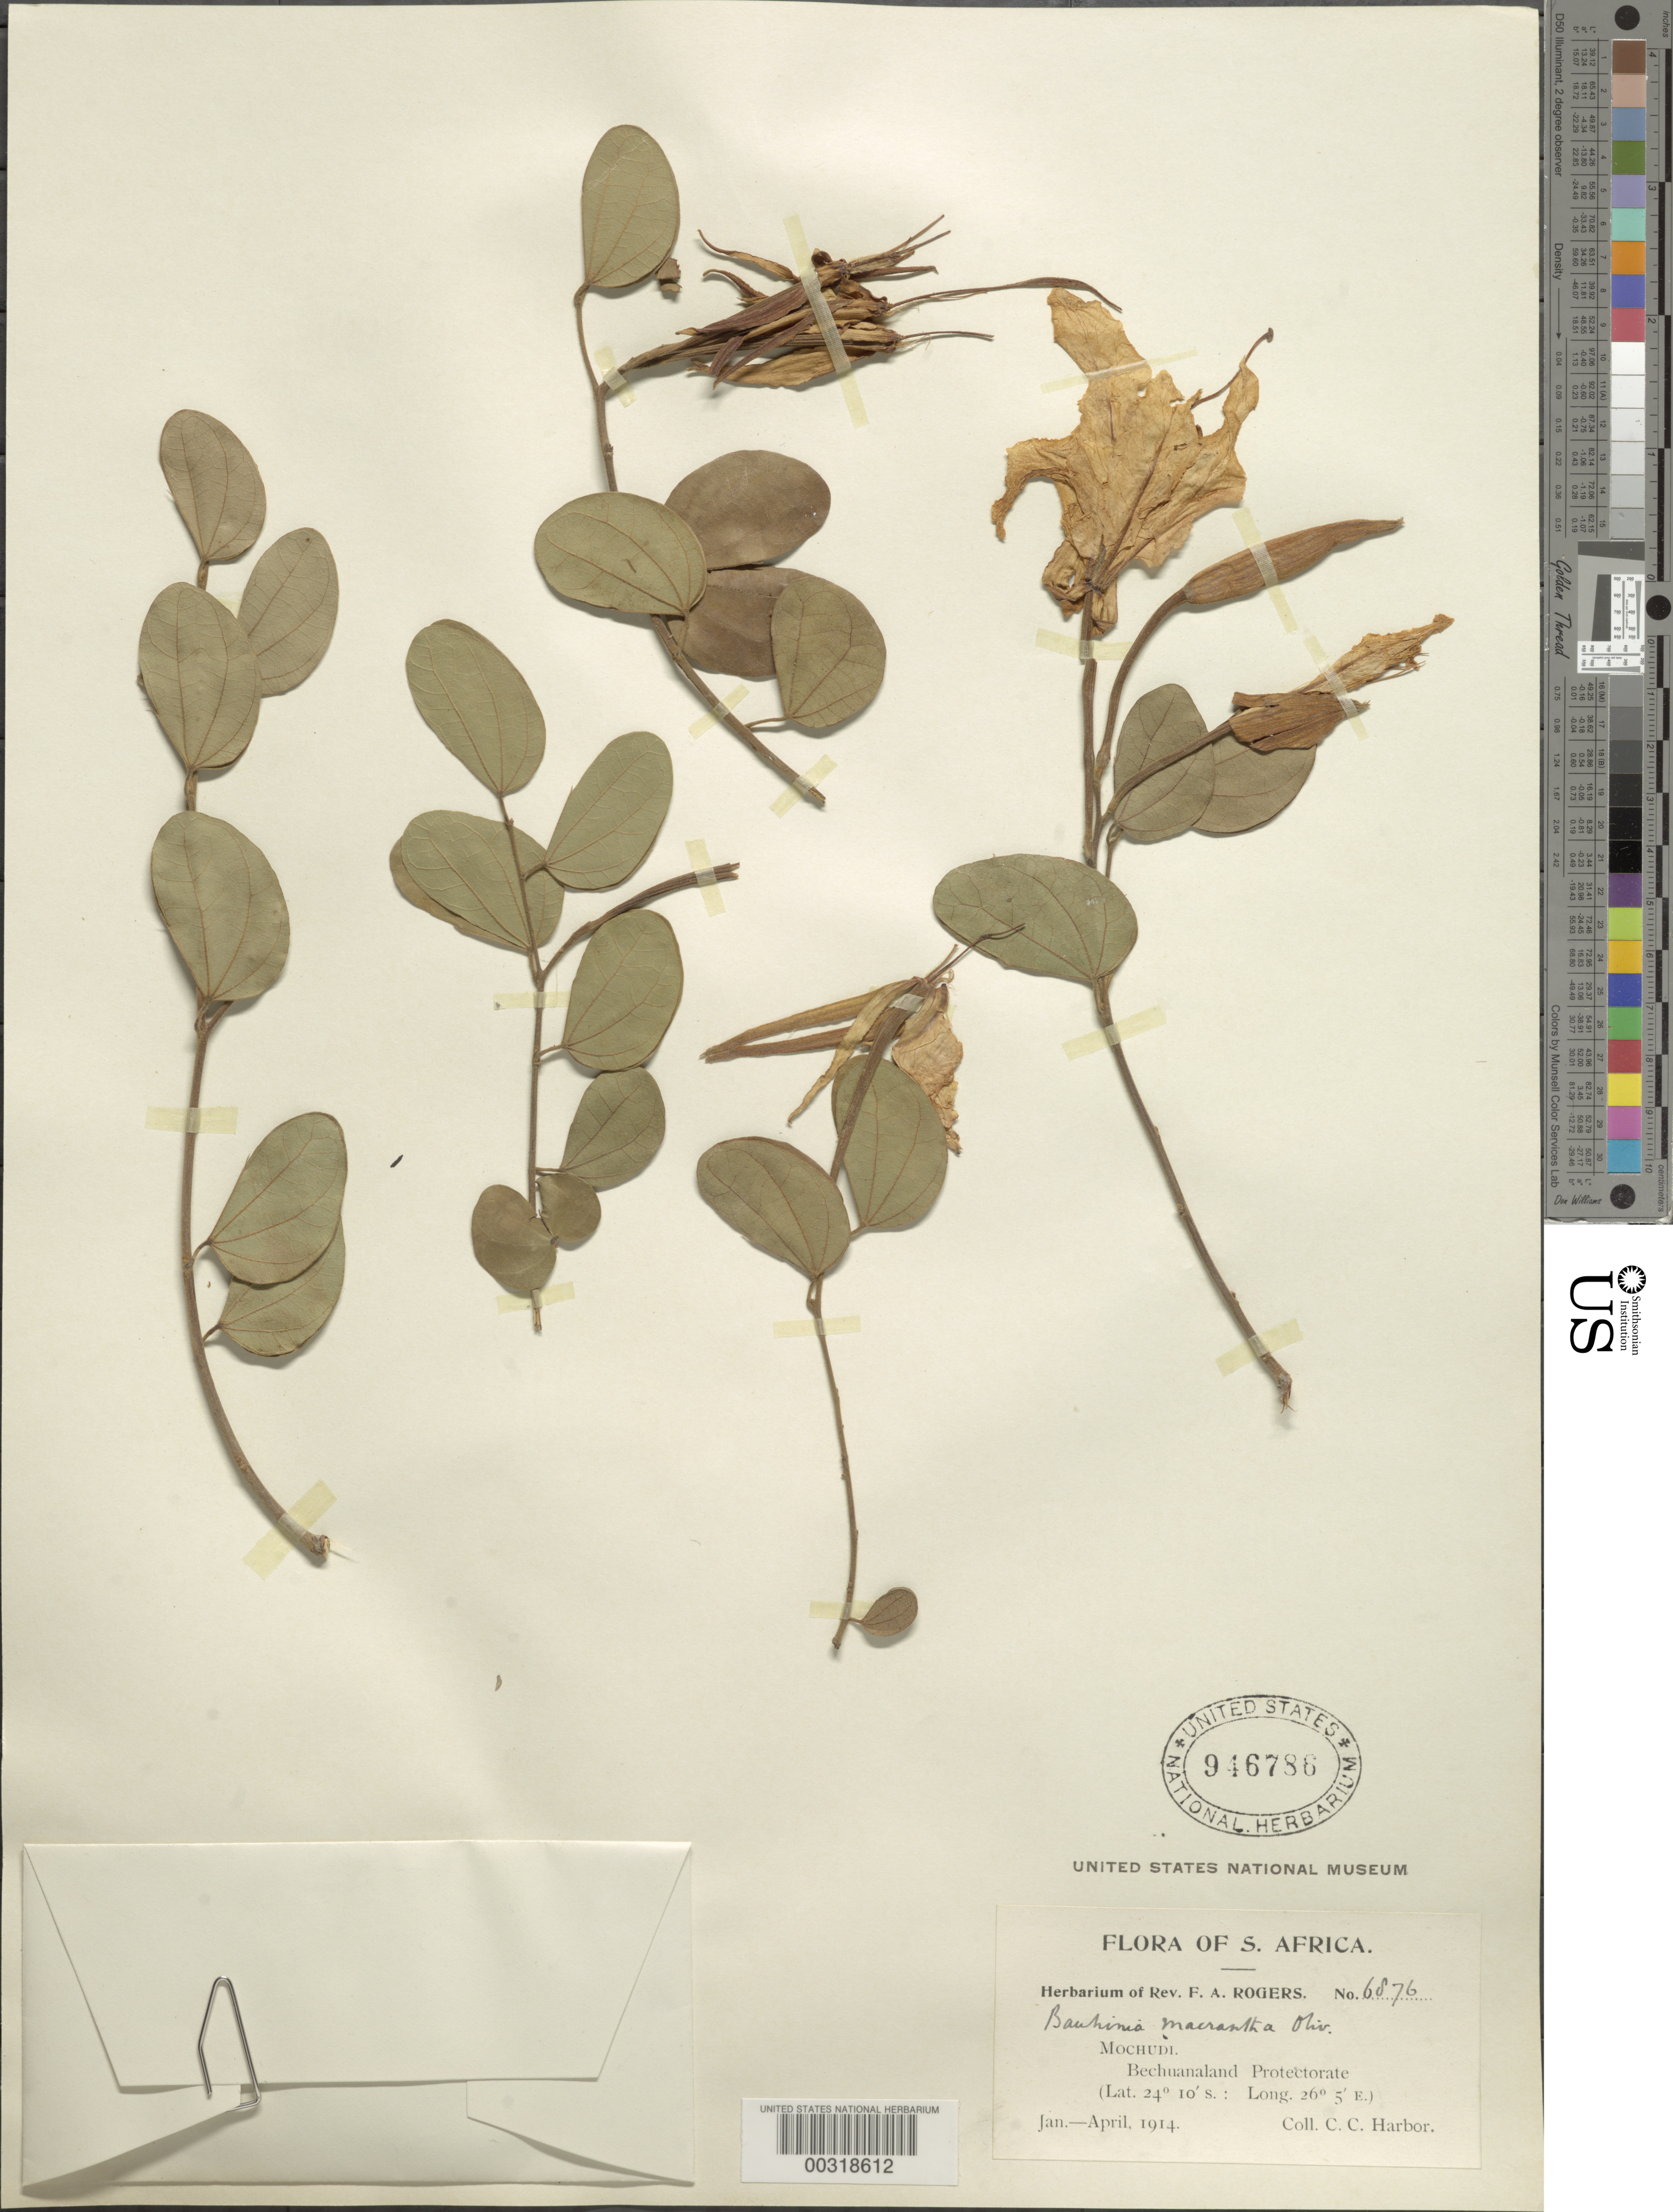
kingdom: Plantae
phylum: Tracheophyta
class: Magnoliopsida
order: Fabales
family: Fabaceae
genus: Bauhinia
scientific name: Bauhinia macrantha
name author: Oliv.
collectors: C. Harbor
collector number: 6876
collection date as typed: Jan 1914 to -- Apr 1914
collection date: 1914-01/1914-04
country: Botswana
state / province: Kgatleng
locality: Mochudi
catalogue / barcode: US 946786